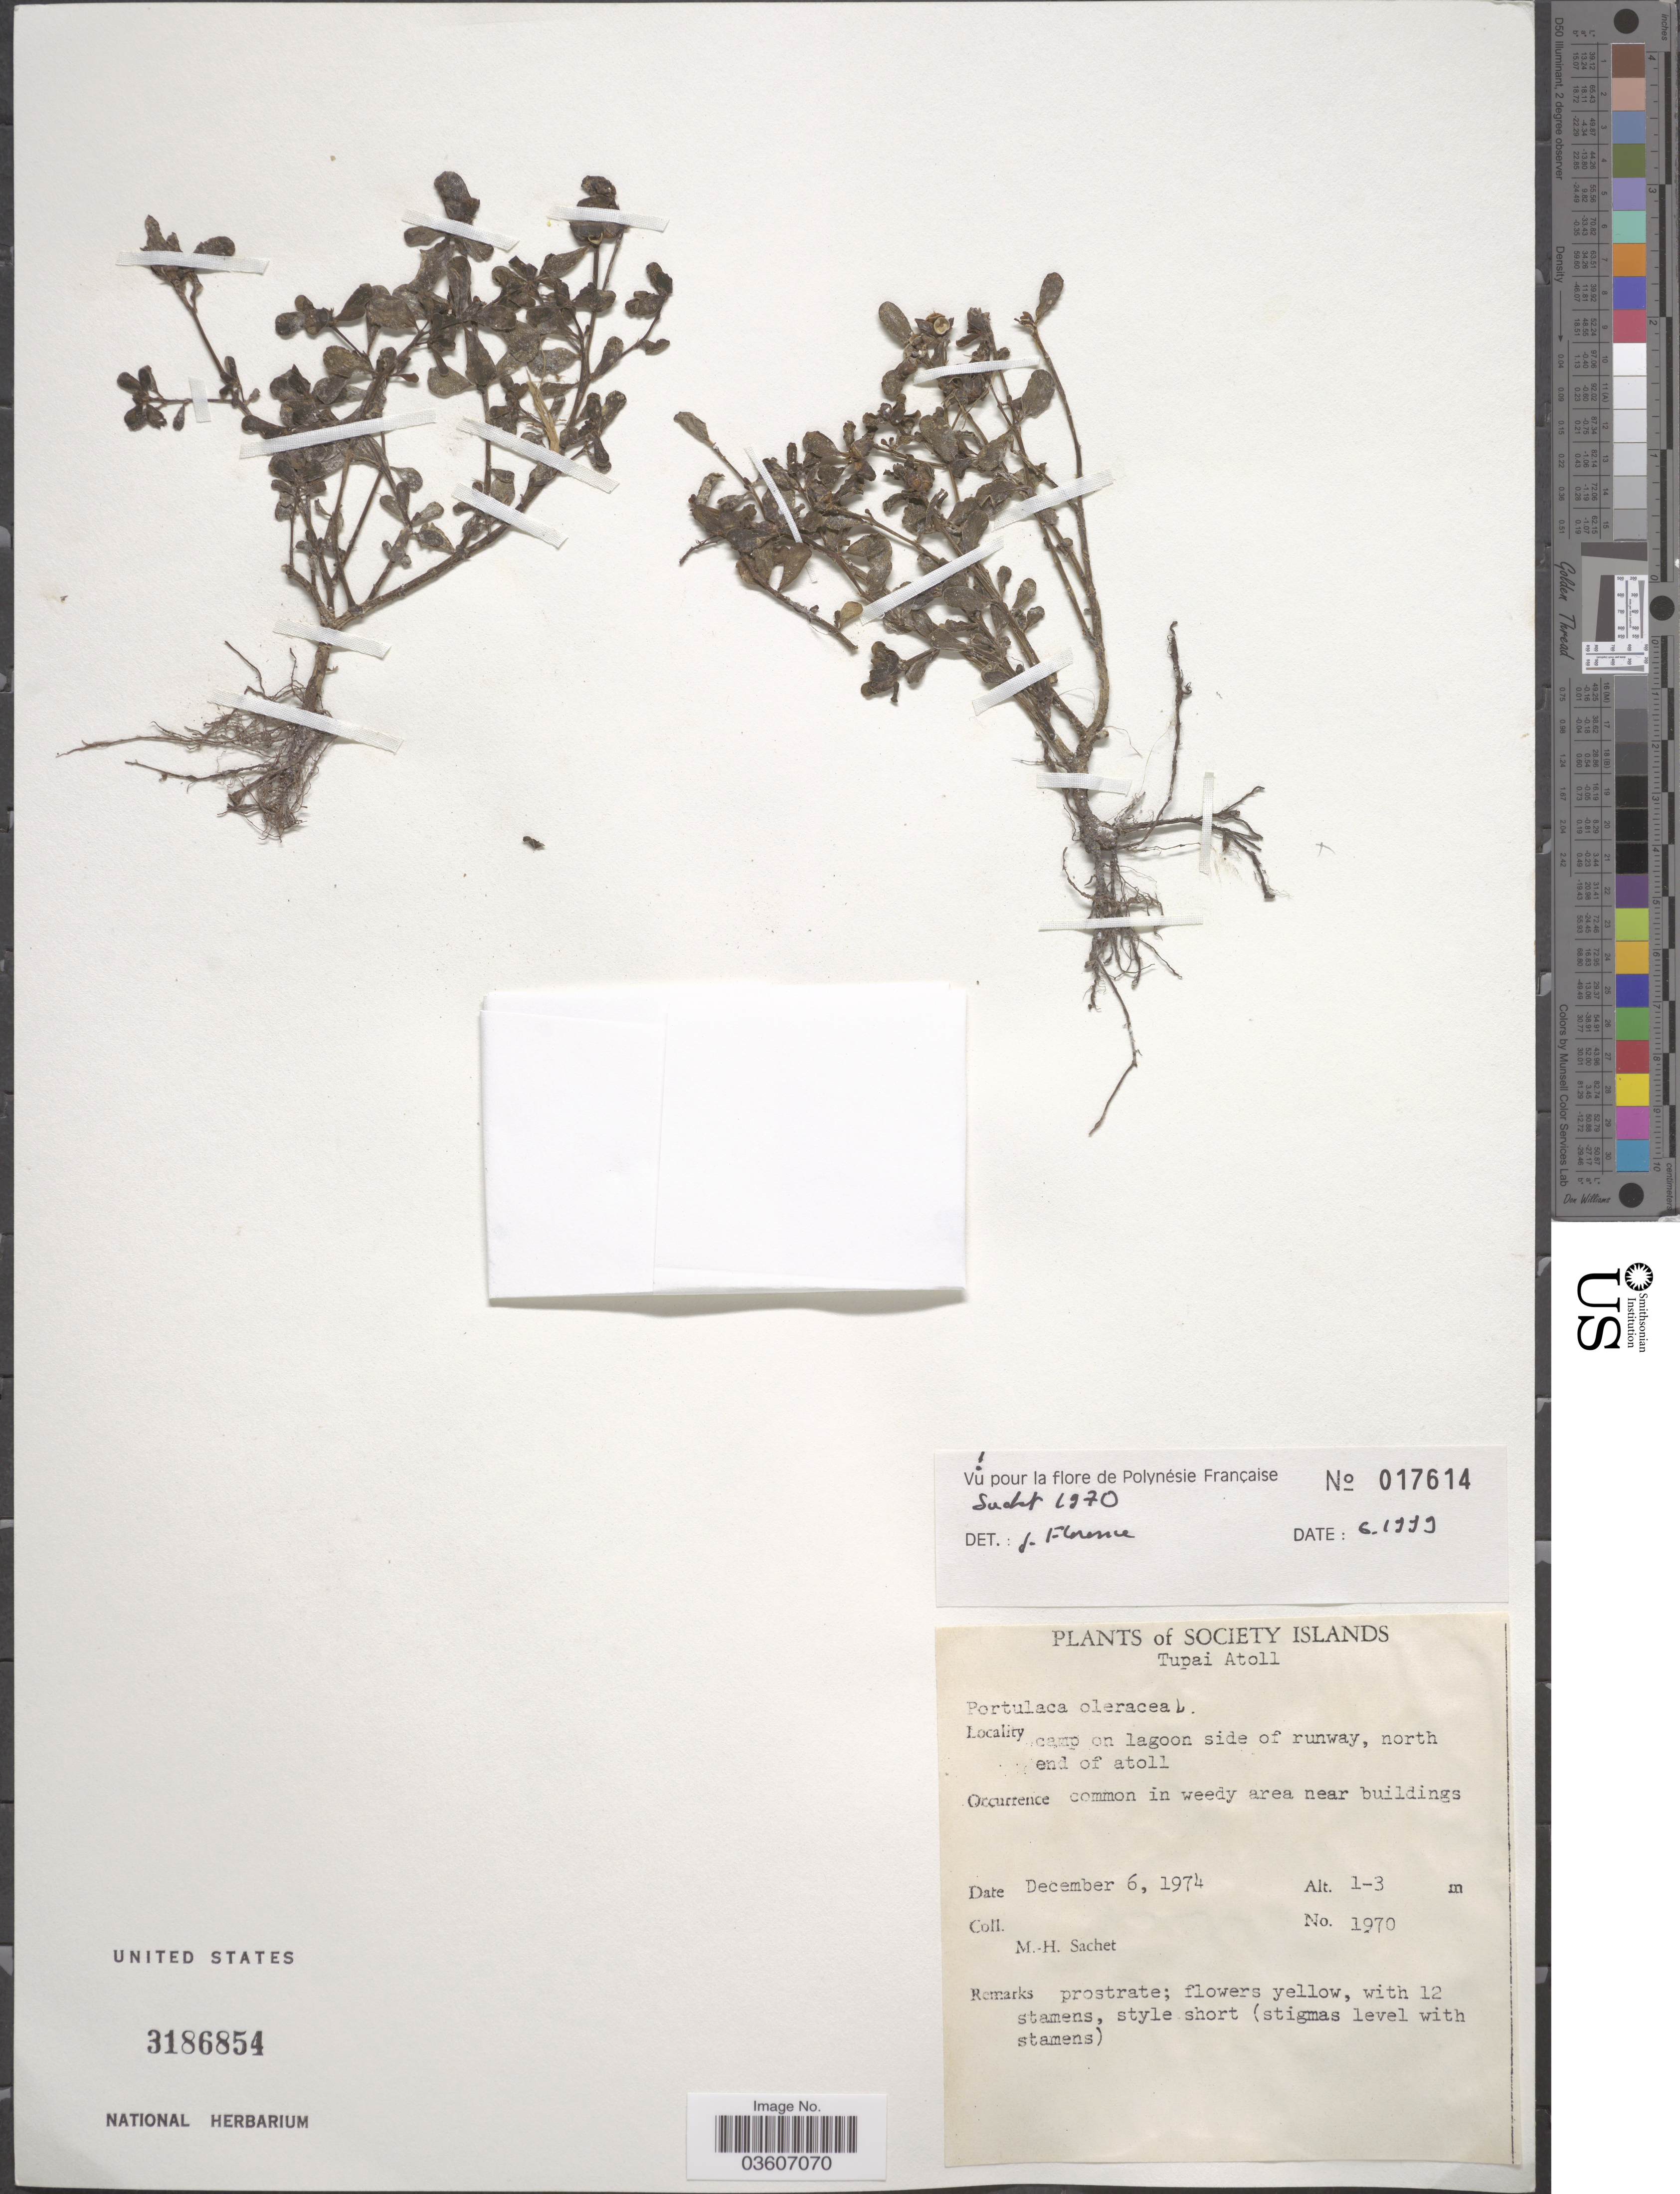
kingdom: Plantae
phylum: Tracheophyta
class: Magnoliopsida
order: Caryophyllales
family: Portulacaceae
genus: Portulaca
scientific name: Portulaca oleracea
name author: L.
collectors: M.-H. Sachet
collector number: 1970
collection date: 1974-12-06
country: French Polynesia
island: Tupai Atoll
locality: Society Islands. Tupai Atoll. Camp on lagoon side of runway, north end of atoll.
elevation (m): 1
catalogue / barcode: US 3186854